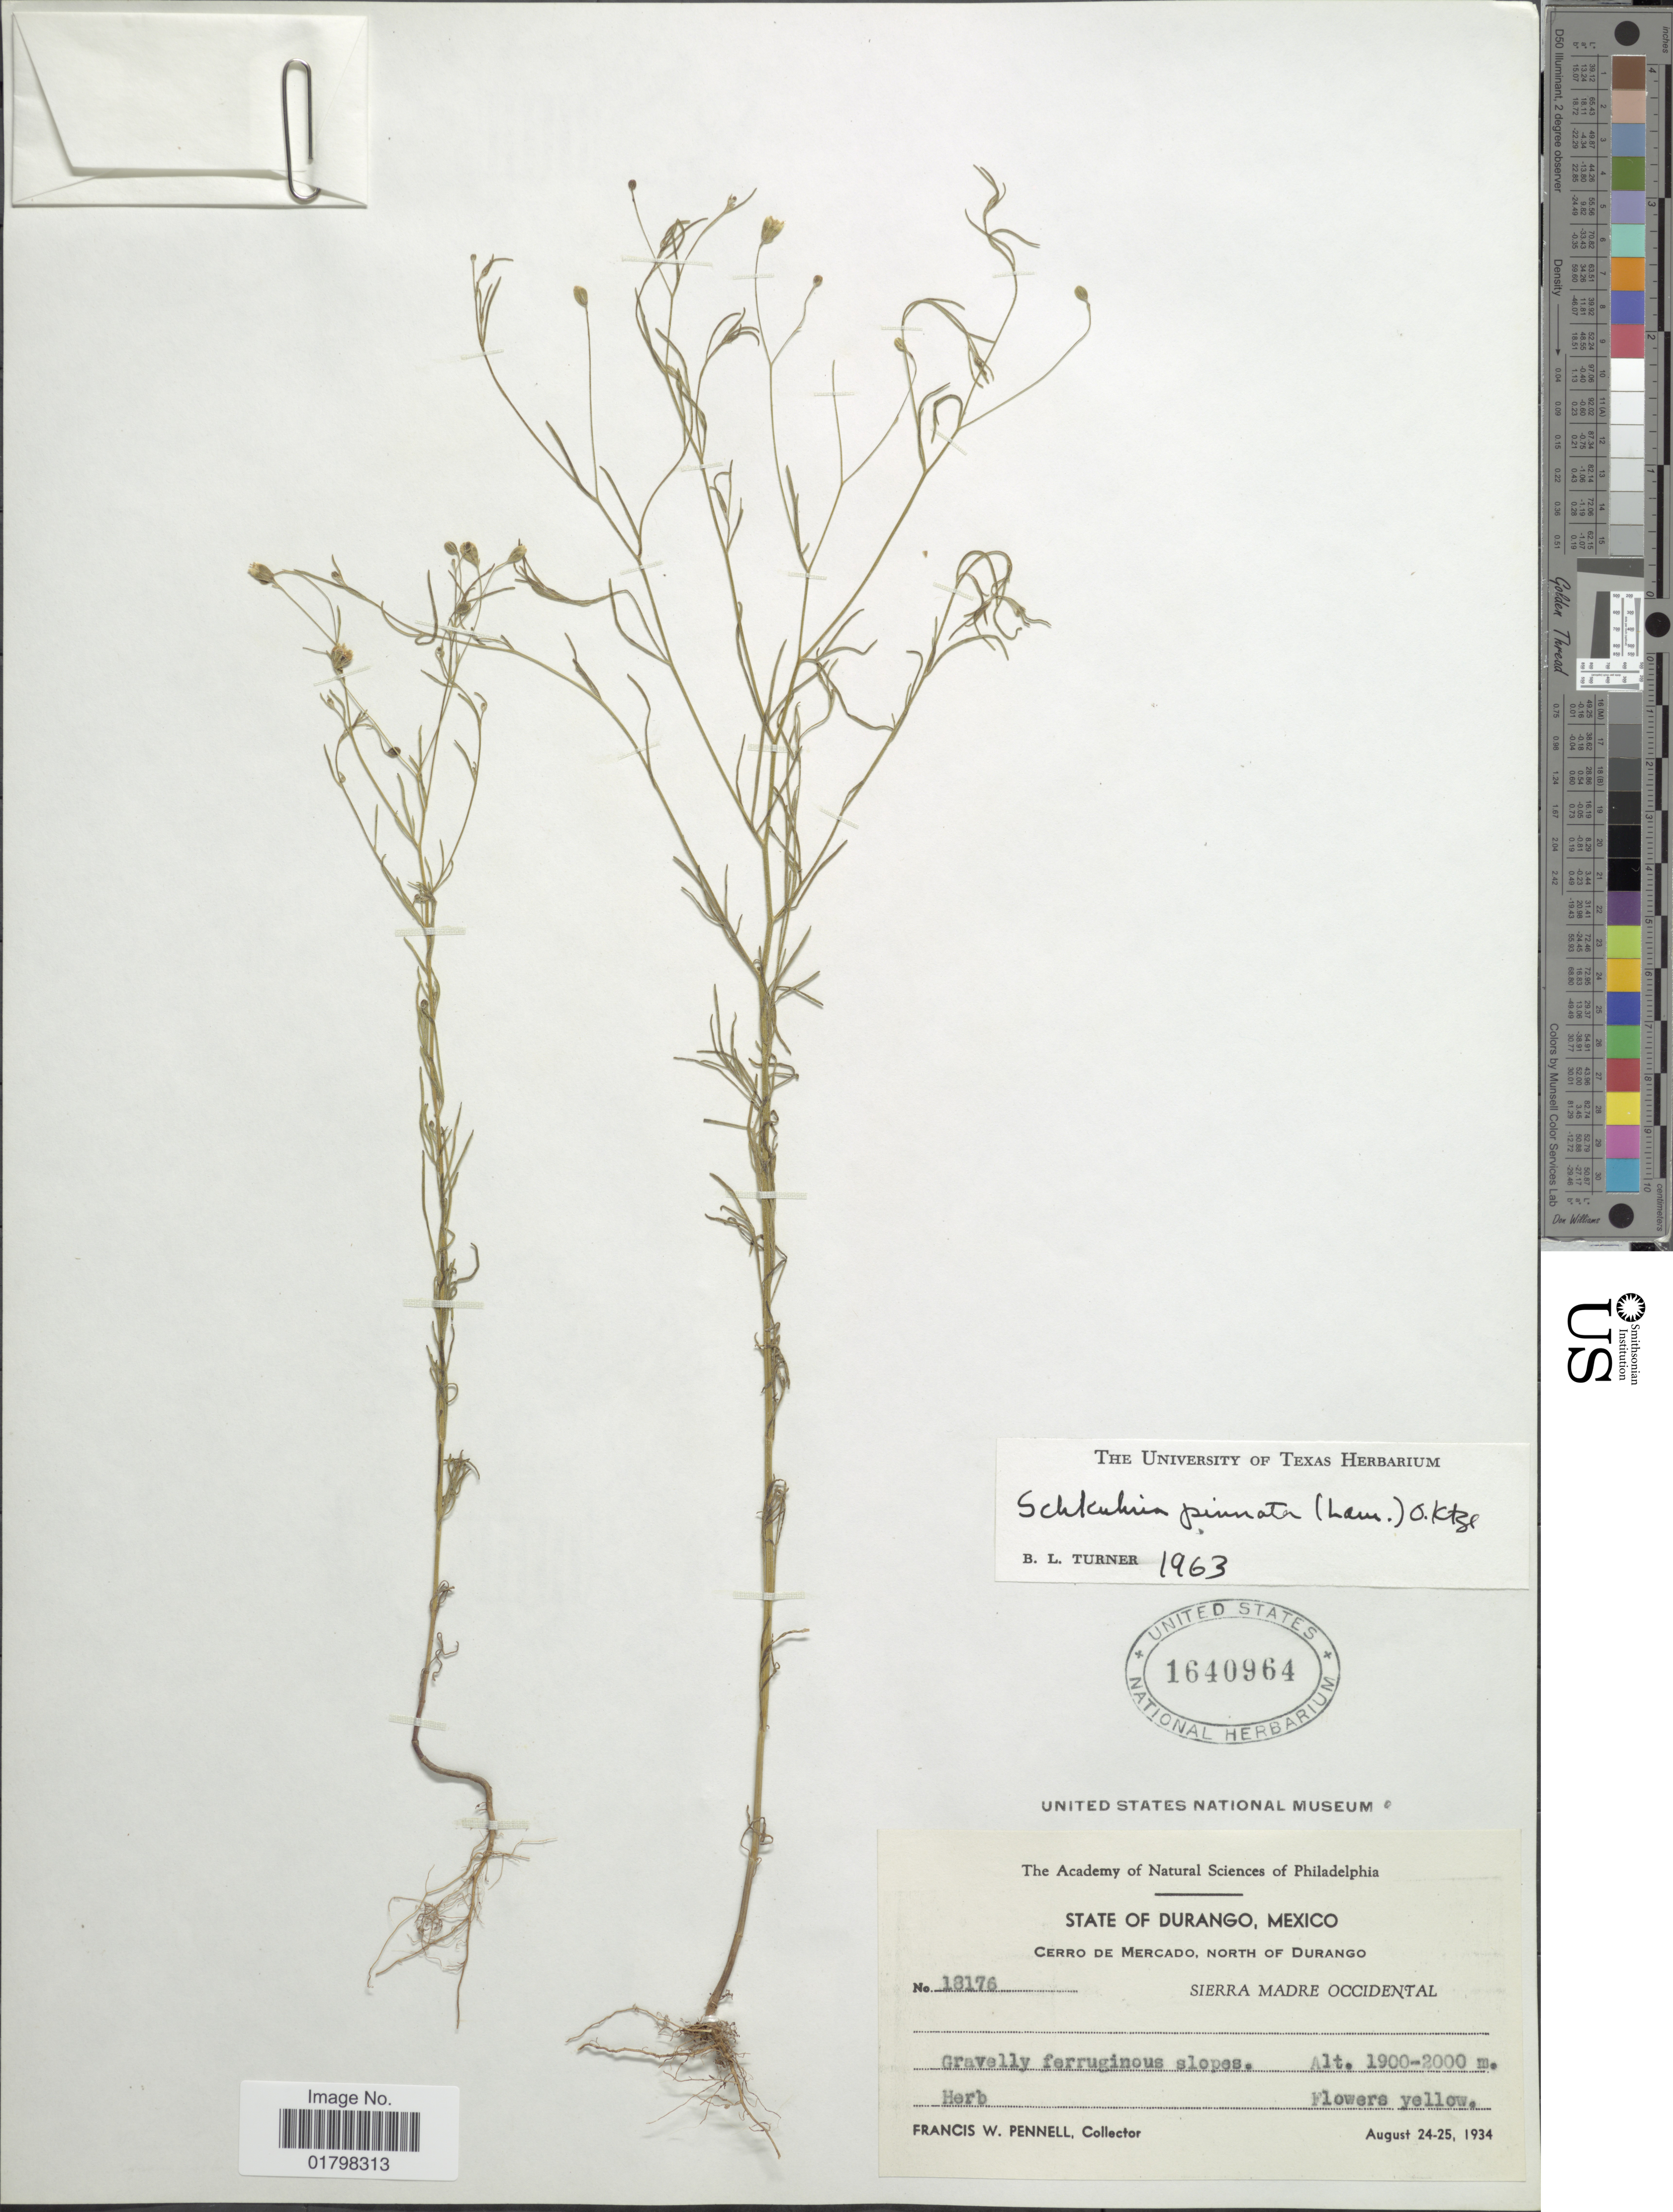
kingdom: Plantae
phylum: Tracheophyta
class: Magnoliopsida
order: Asterales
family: Asteraceae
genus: Schkuhria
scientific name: Schkuhria pinnata var. virgata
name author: (La Llave ex La Llave) Heiser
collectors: F. W. Pennell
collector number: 18176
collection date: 1934-08-24/1934-08-25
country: Mexico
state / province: Durango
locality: Cerro de Mercado, North of Durango, Sierra Madre Occidental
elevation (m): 1900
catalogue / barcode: US 1640964